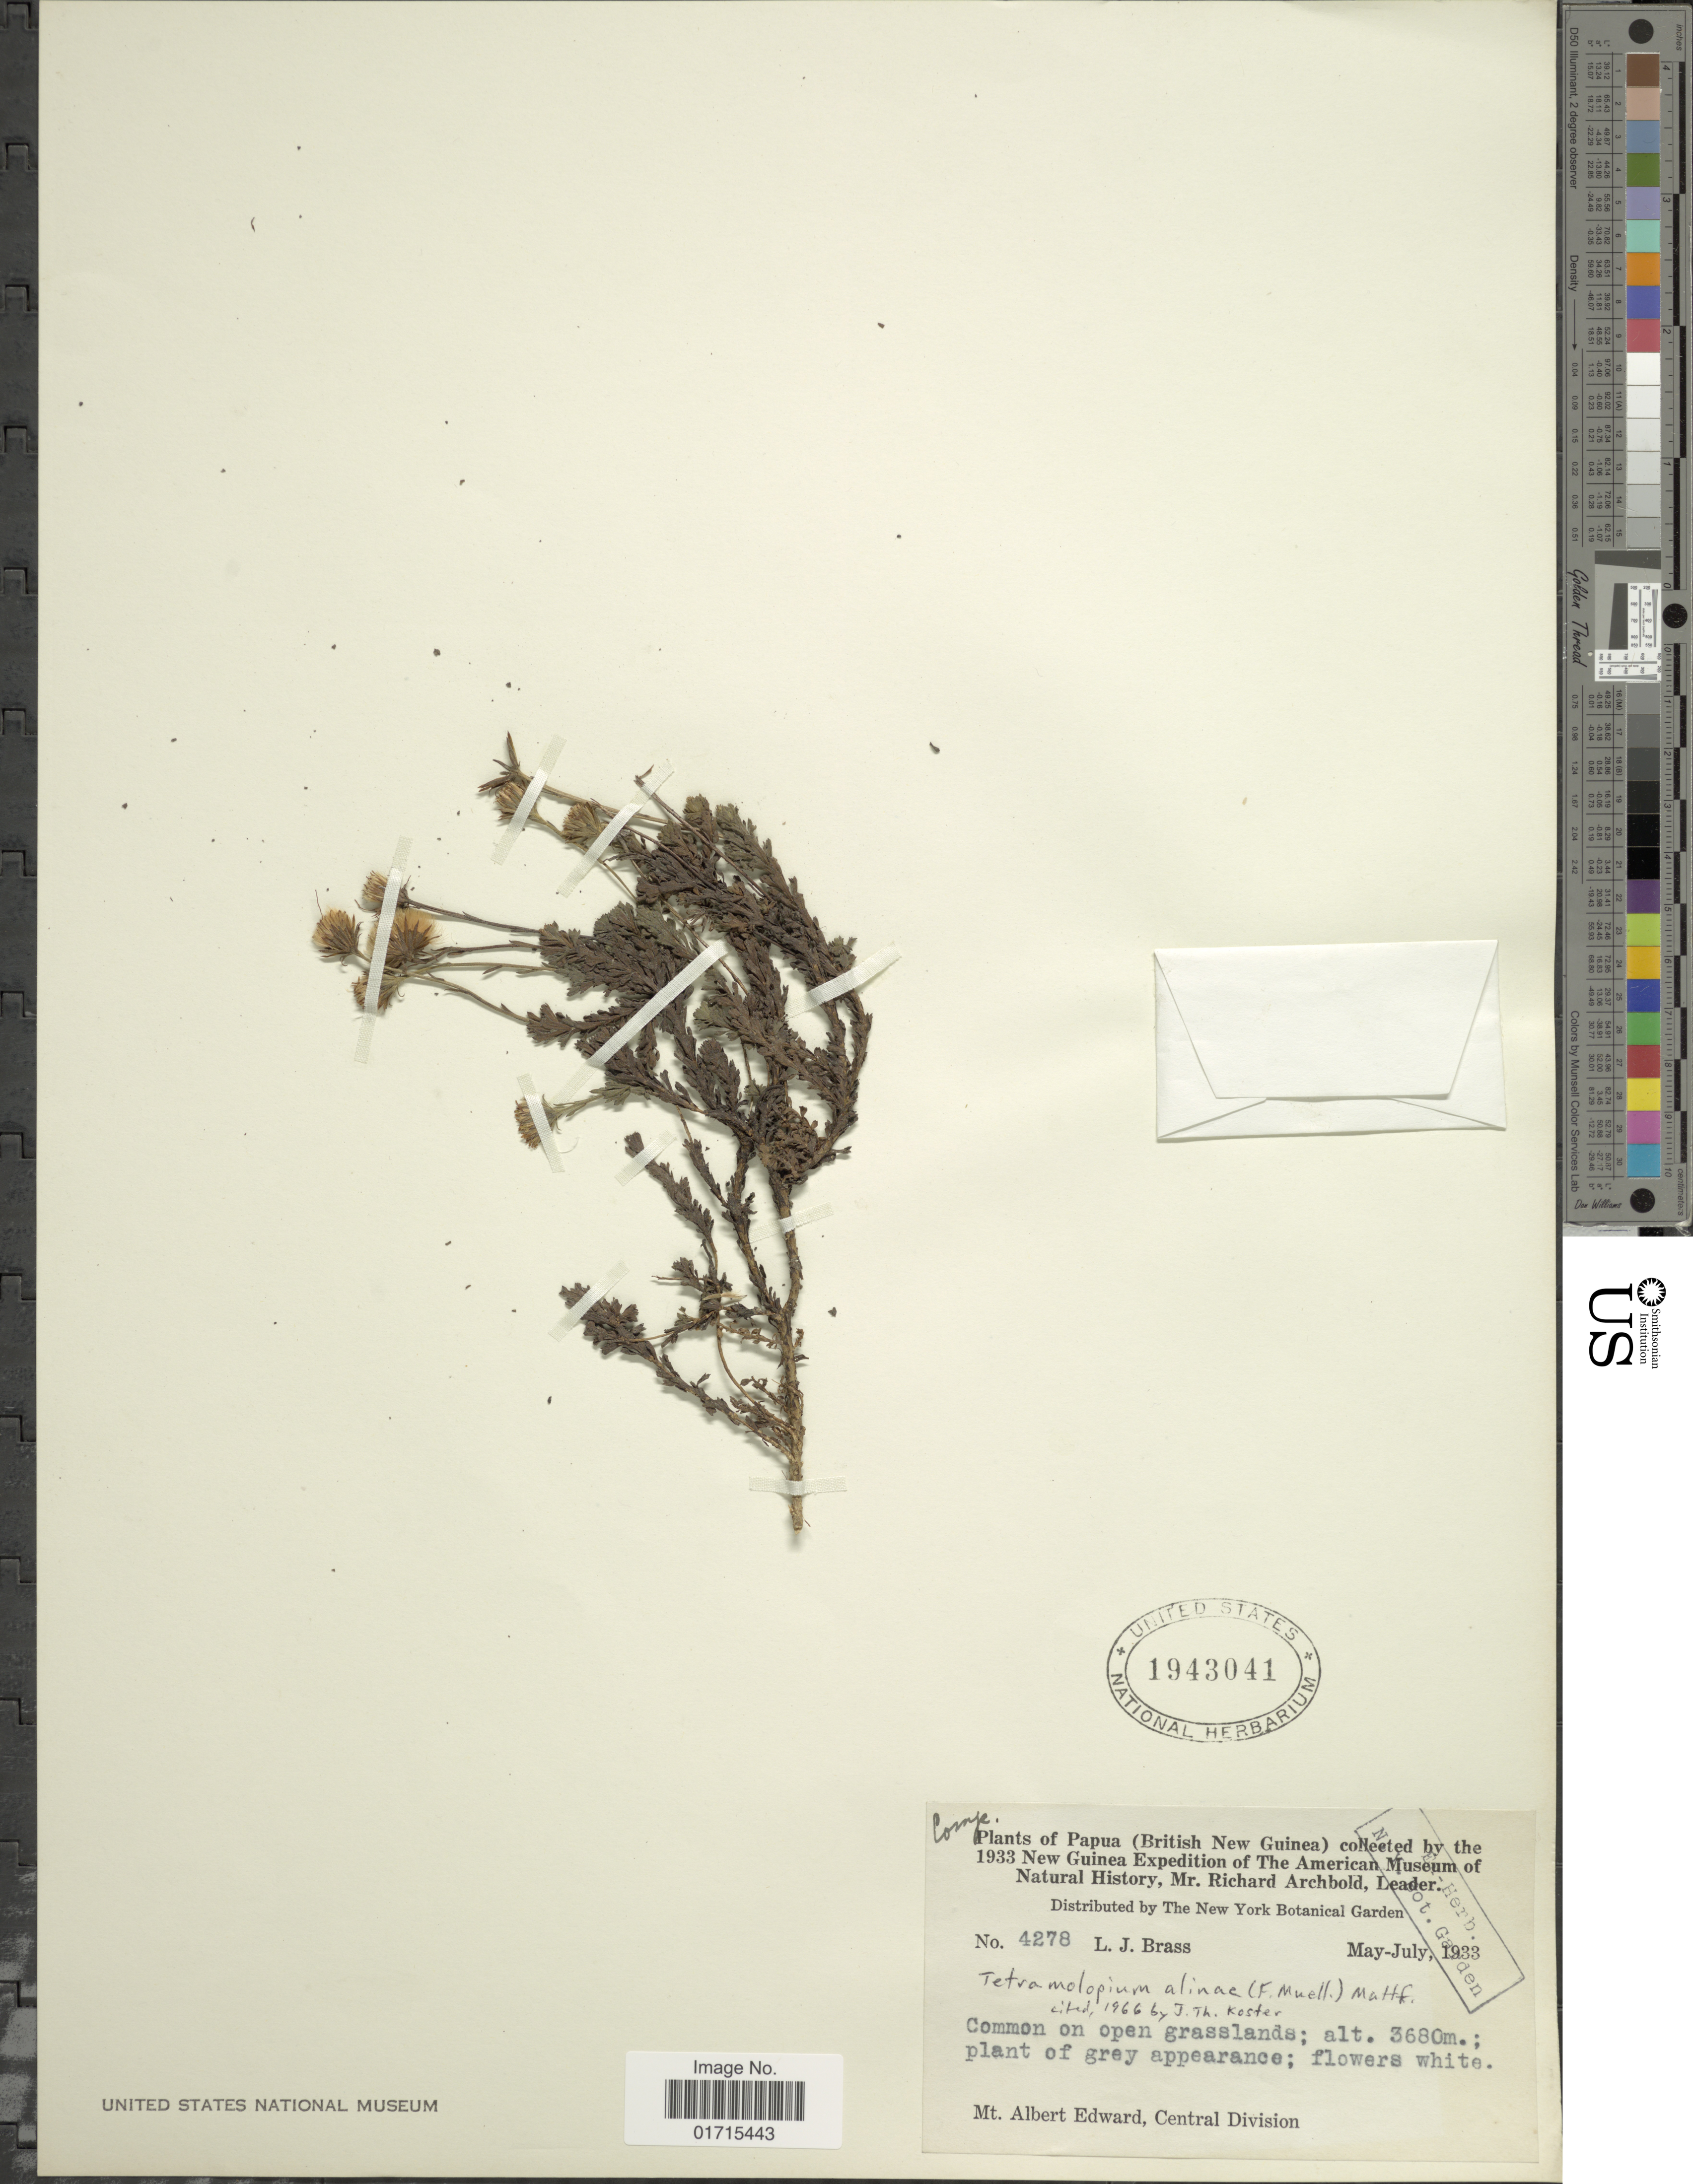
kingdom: Plantae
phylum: Tracheophyta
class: Magnoliopsida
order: Asterales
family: Asteraceae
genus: Tetramolopium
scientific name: Tetramolopium alinae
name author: (F. Muell.) Mattf.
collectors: L. J. Brass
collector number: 4278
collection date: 1933-05/1933-07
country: Papua New Guinea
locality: Papua (British New Guinea). Mt. Albert Edward, Central Divison.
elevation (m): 3680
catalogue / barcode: US 1943041